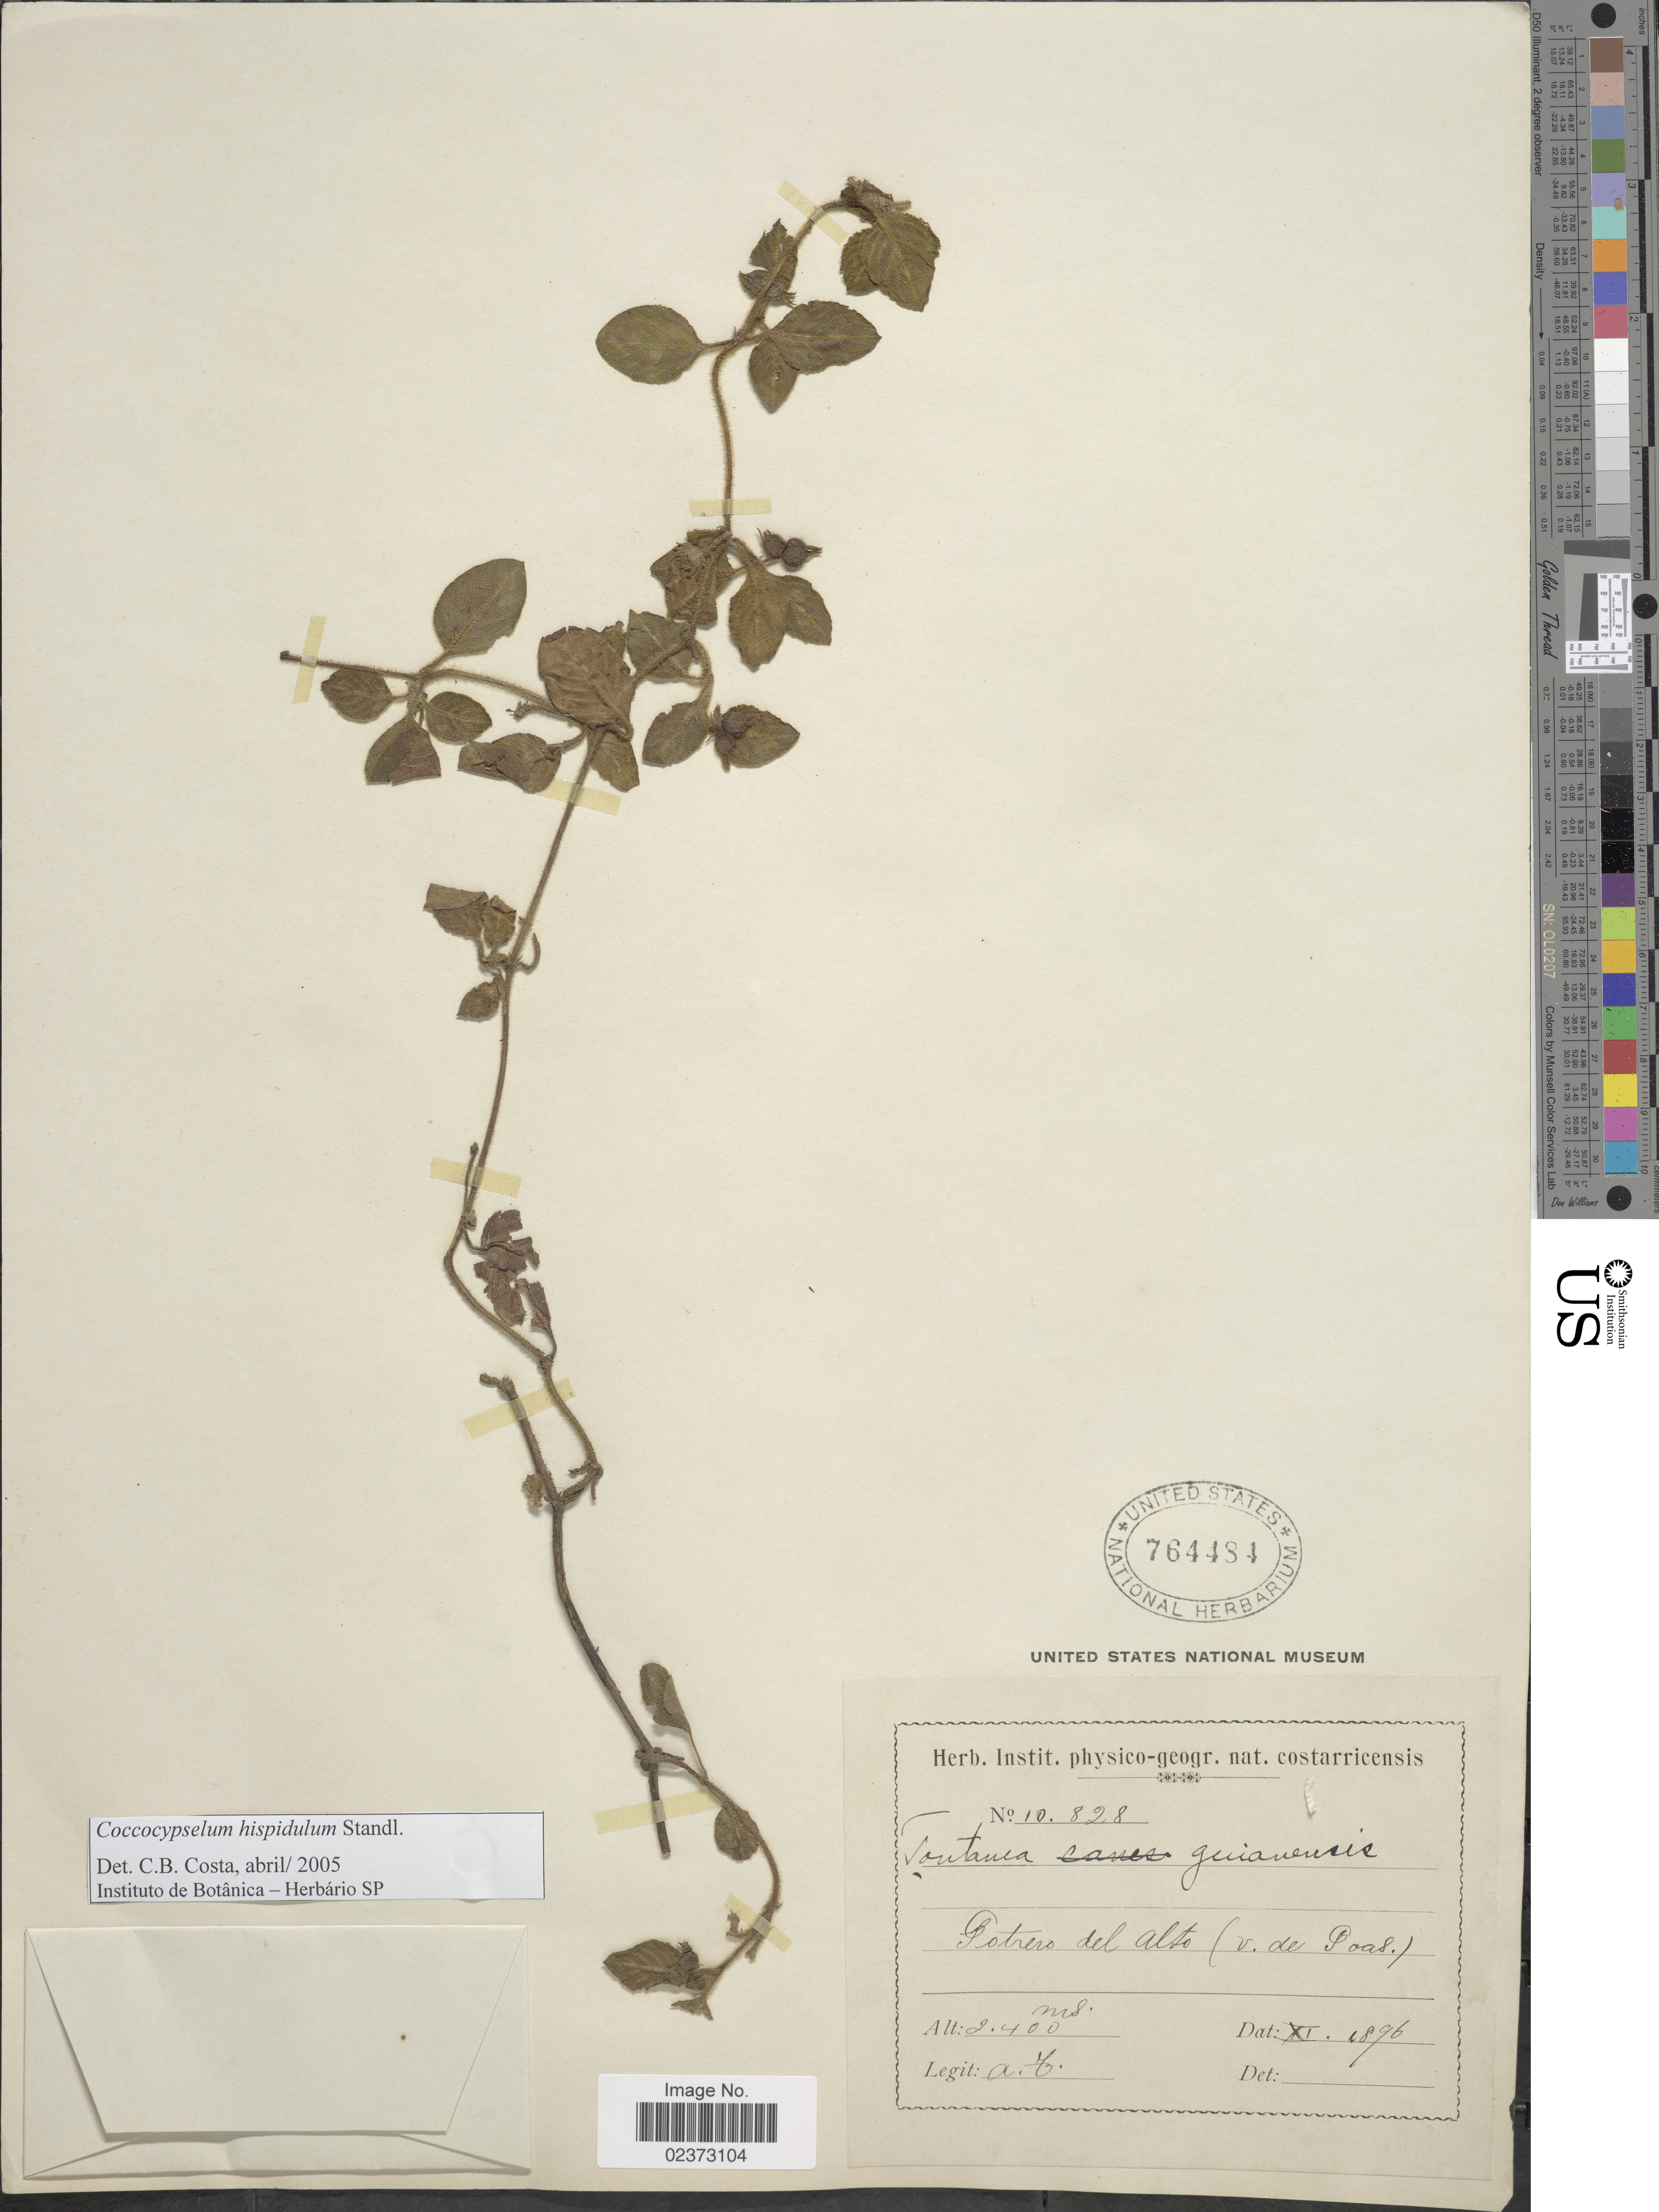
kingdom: Plantae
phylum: Tracheophyta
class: Magnoliopsida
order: Gentianales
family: Rubiaceae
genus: Coccocypselum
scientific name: Coccocypselum hispidulum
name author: (Standl.) Standl.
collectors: A. T.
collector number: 10828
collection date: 1896-11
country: Costa Rica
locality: Potrero del Alto (V. de Poas)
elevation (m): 2400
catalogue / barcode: US 764484